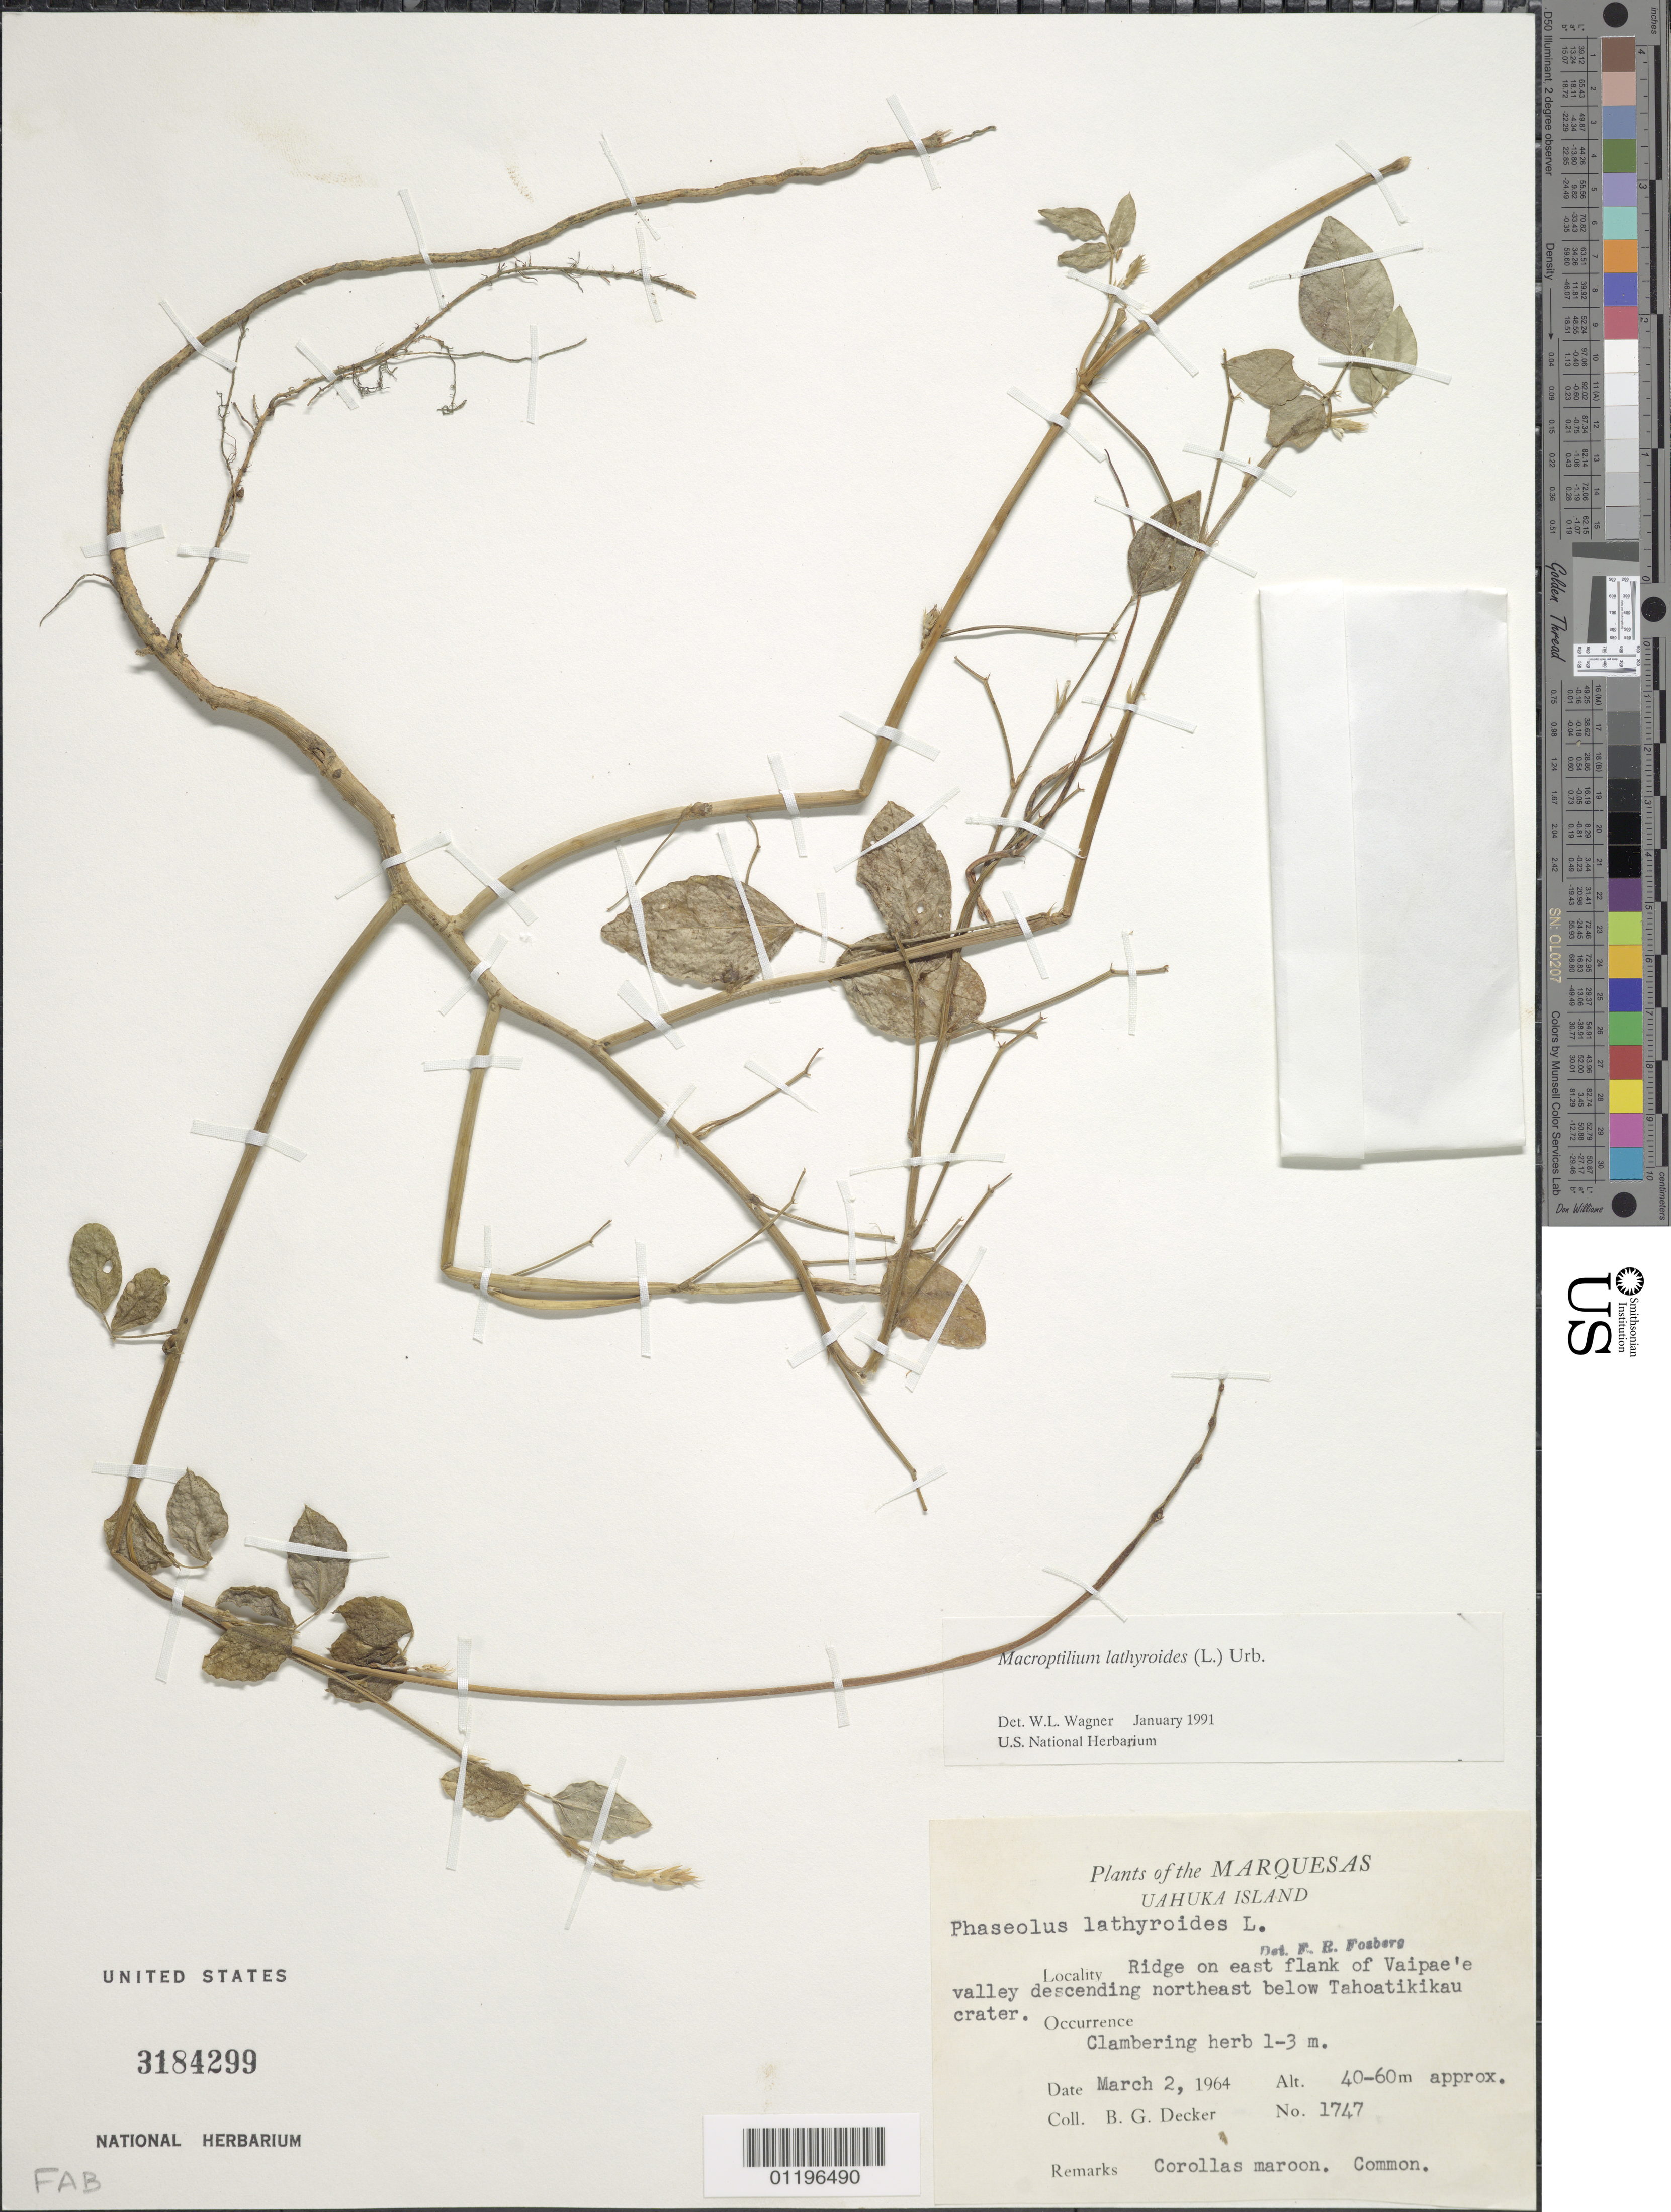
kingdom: Plantae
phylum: Tracheophyta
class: Magnoliopsida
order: Fabales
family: Fabaceae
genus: Macroptilium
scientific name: Macroptilium lathyroides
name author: (L.) Urb.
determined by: Wagner, W. L., (BOT), Smithsonian Institution - National Museum of Natural History (UNITED STATES)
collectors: B. G. Decker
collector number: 1747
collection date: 1964-03-02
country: French Polynesia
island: Ua Huka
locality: ridge on E flank of Vaipae'e Valley descending NE below Tahoatikikau crater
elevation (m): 40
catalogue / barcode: US 3184299